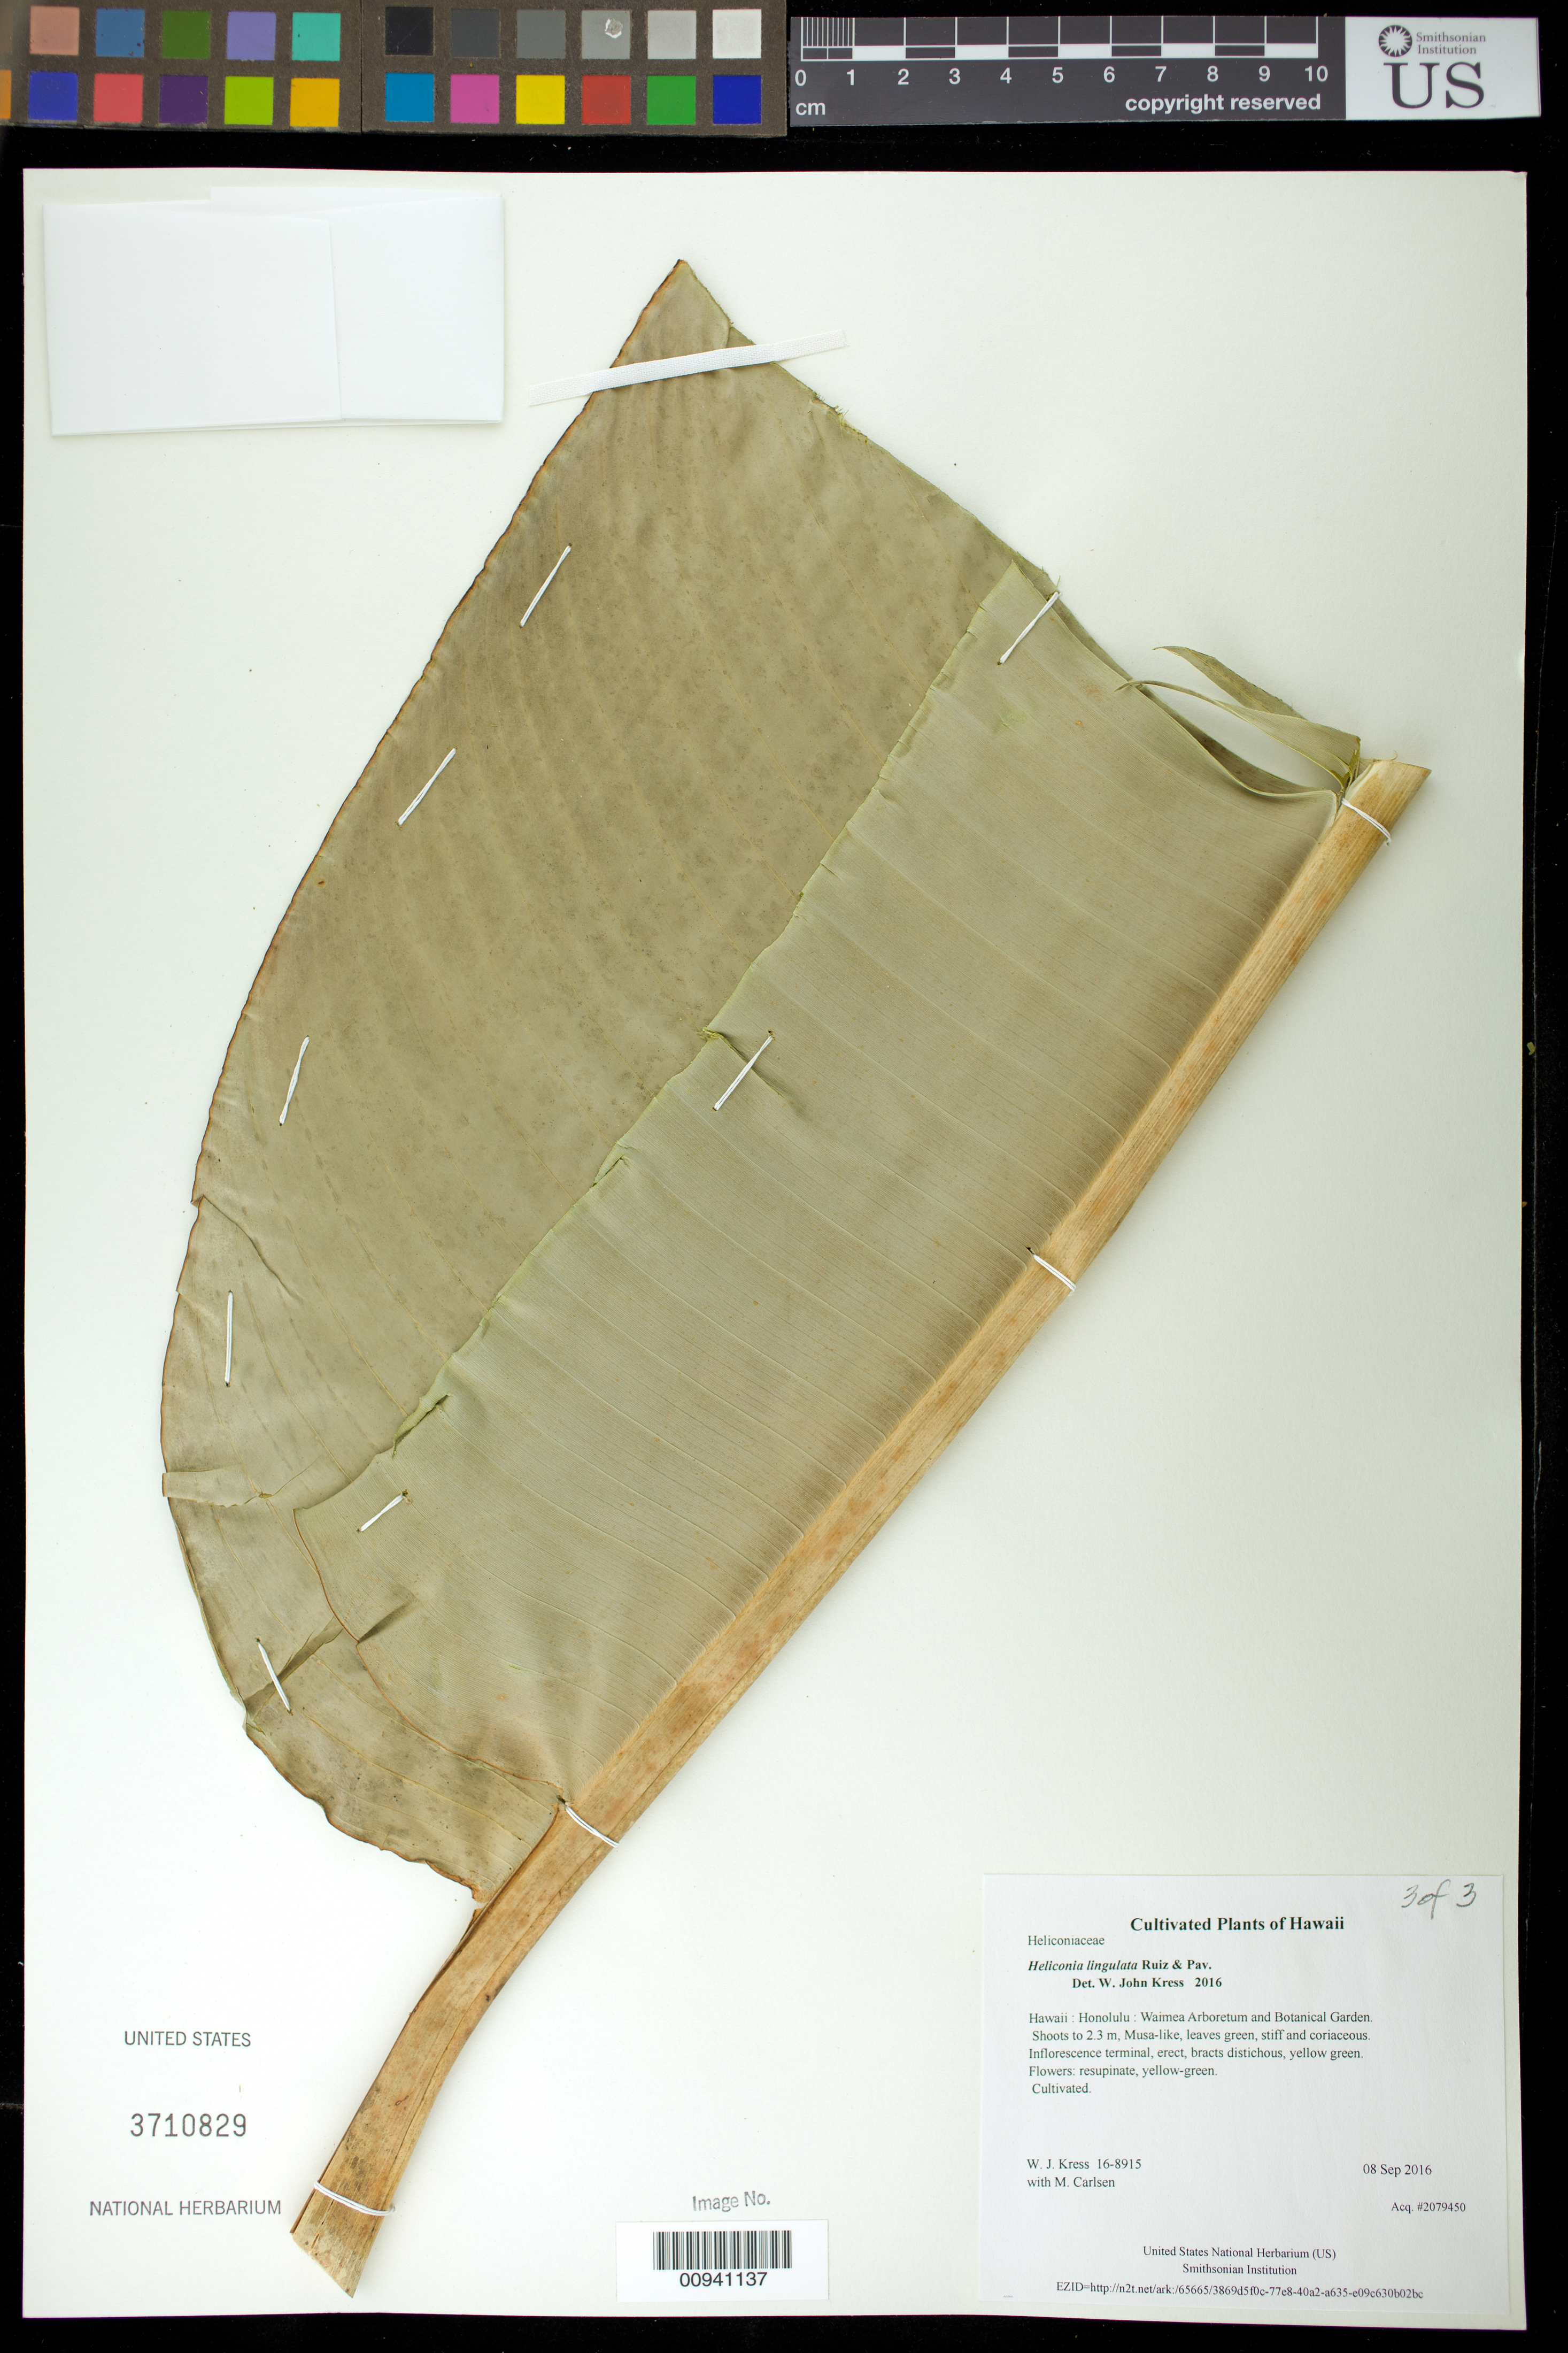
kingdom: Plantae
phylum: Tracheophyta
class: Liliopsida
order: Zingiberales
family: Heliconiaceae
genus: Heliconia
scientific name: Heliconia lingulata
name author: Ruiz & Pav.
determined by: Kress, W. J., (US), Smithsonian Institution - National Museum of Natural History (UNITED STATES)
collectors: W. J. Kress & M. M. Carlsen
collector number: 16-8915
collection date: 2016-09-08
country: United States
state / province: Hawaii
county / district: Honolulu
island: Oahu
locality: Waimea Arboretum and Botanical Garden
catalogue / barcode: US 3710829